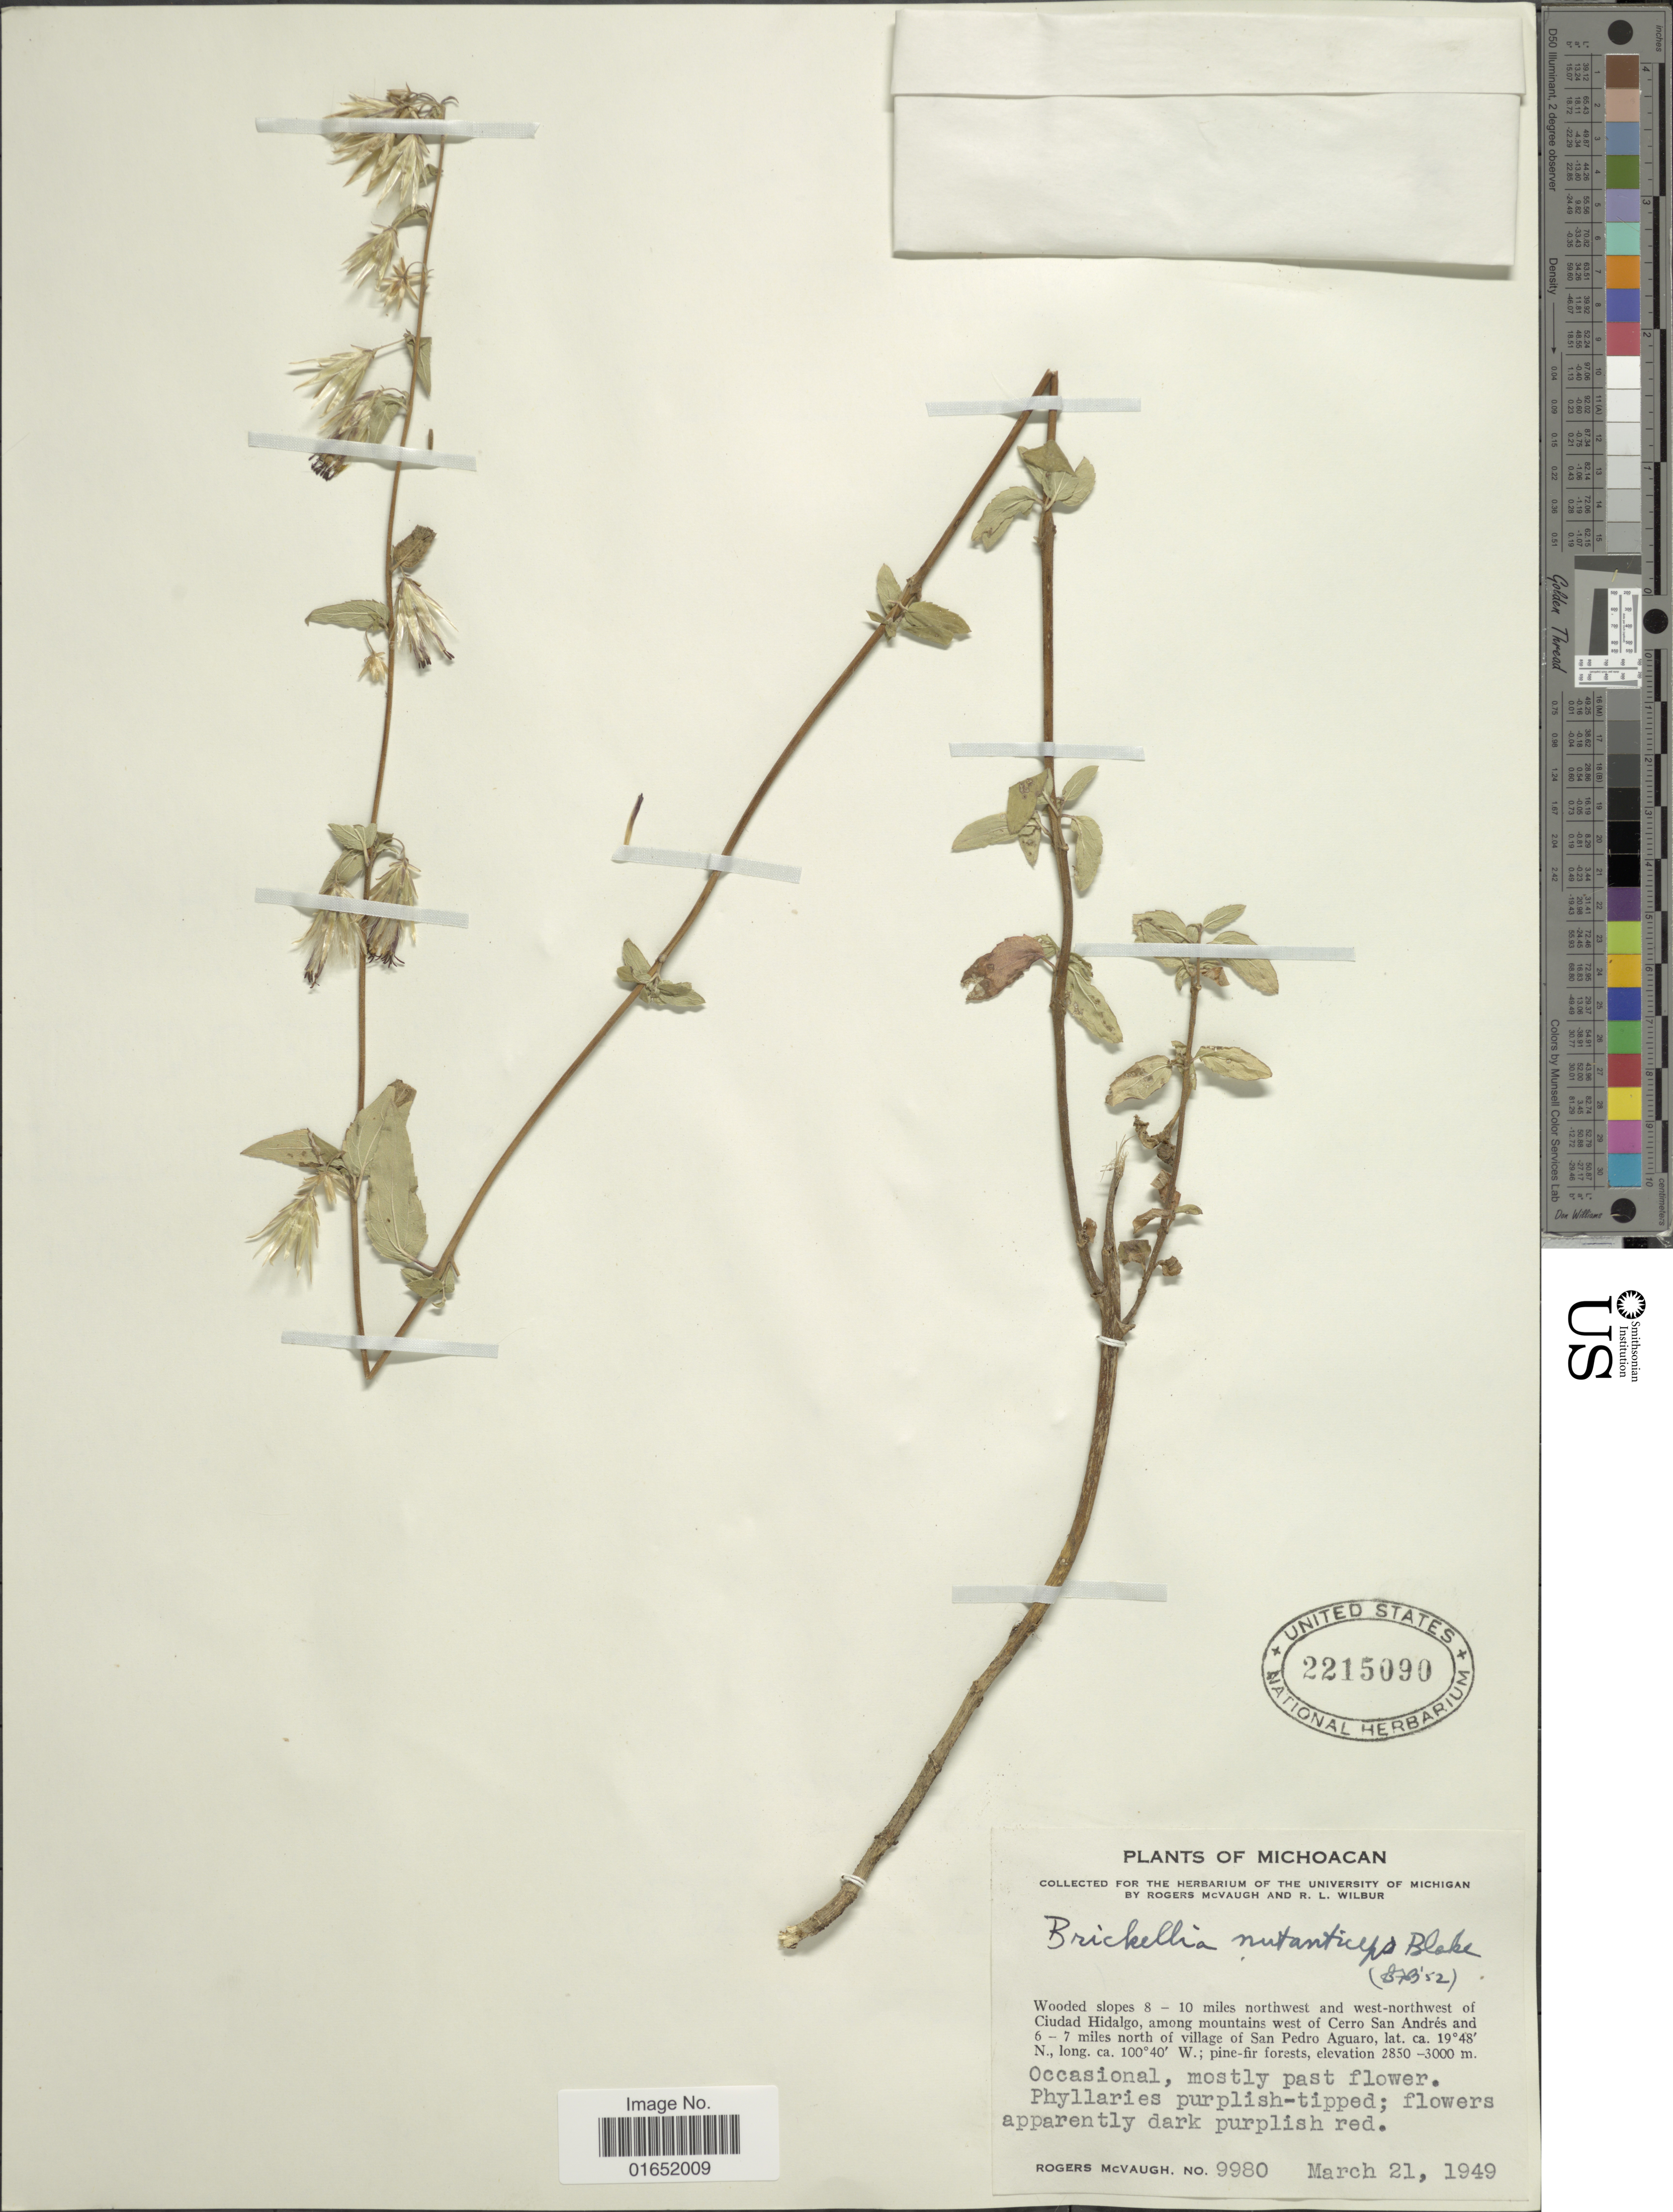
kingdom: Plantae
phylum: Tracheophyta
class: Magnoliopsida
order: Asterales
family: Asteraceae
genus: Brickellia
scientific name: Brickellia nutanticeps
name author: S.F. Blake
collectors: R. McVaugh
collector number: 9980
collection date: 1949-03-21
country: Mexico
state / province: Michoacán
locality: Wooded slopes 8-10 miles northwest and west-northwest of Ciudad Hidalgo, among mountains west of Cerro San Andrés and 6-7 miles north of village of San Pedro Aguaro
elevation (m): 2850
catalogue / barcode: US 2215090